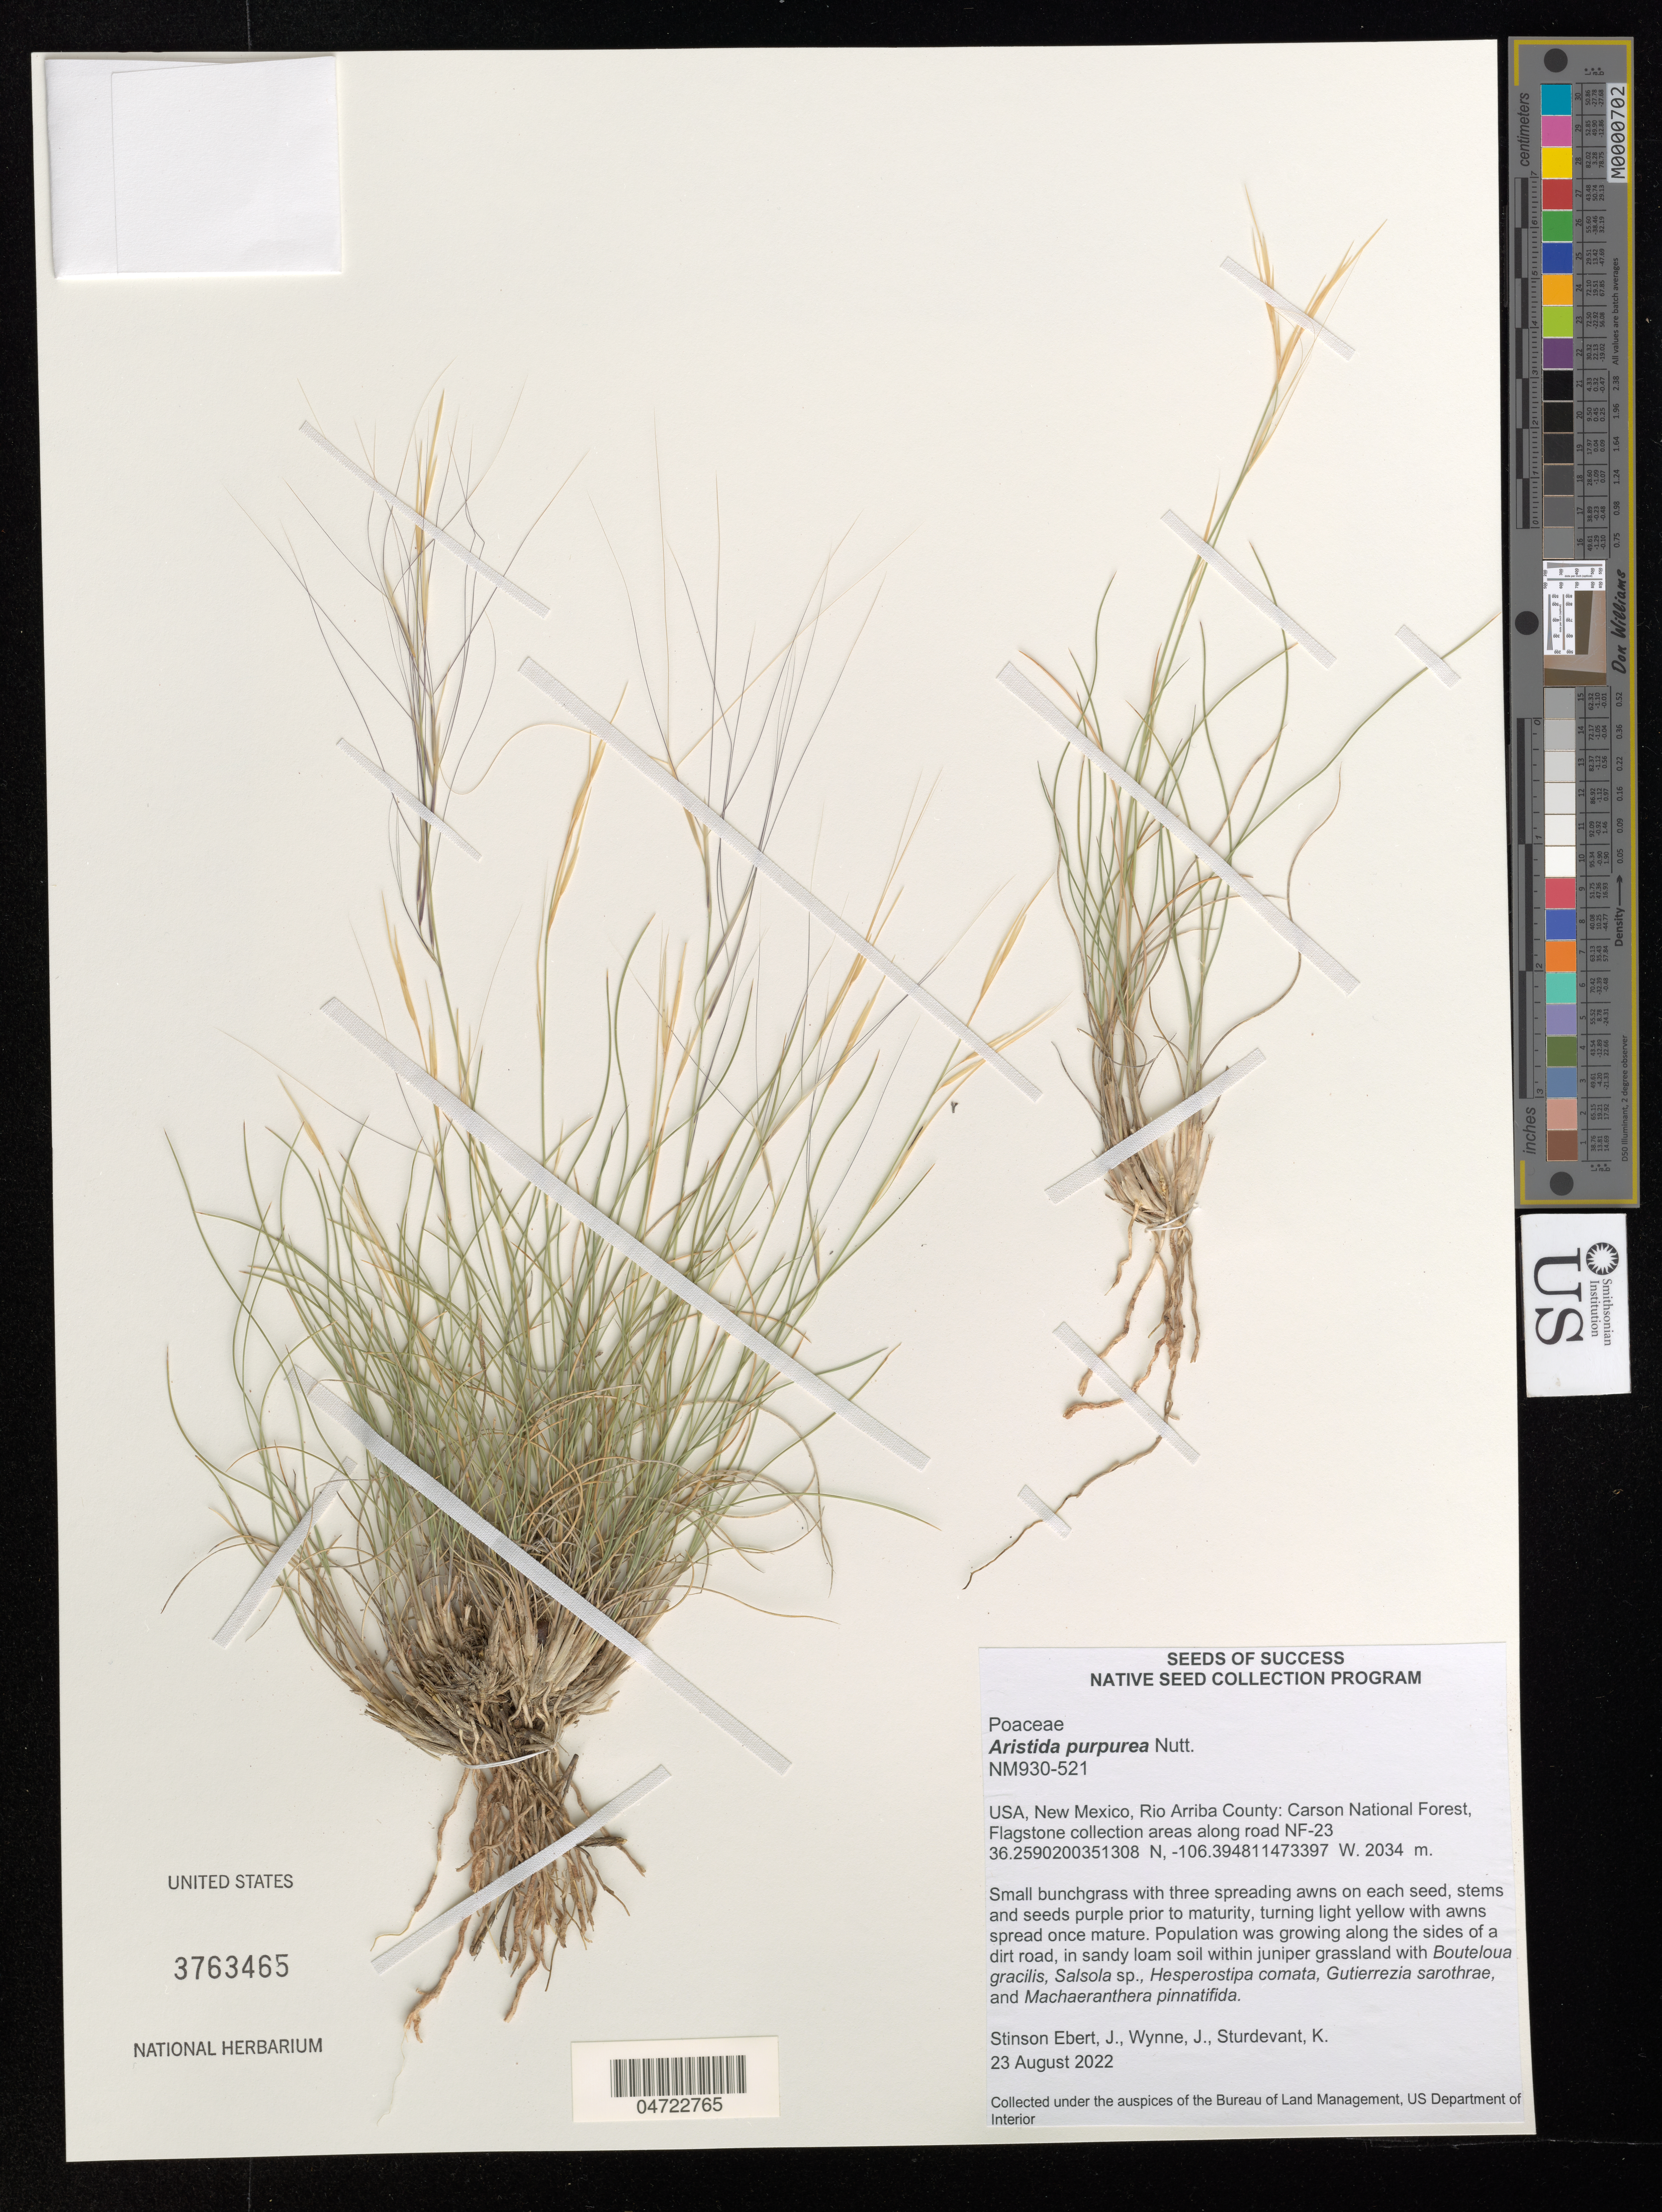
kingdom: Plantae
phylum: Tracheophyta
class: Liliopsida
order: Poales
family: Poaceae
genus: Aristida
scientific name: Aristida purpurea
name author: Nutt.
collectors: J. Stinson Ebert, J. Wynne & K. Sturdevant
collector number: NM930-521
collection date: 2022-08-23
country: United States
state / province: New Mexico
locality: Rio Arriba County: Carson National Forest, Flagstone collection areas along road NF-23.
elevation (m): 2034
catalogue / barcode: US 3763465